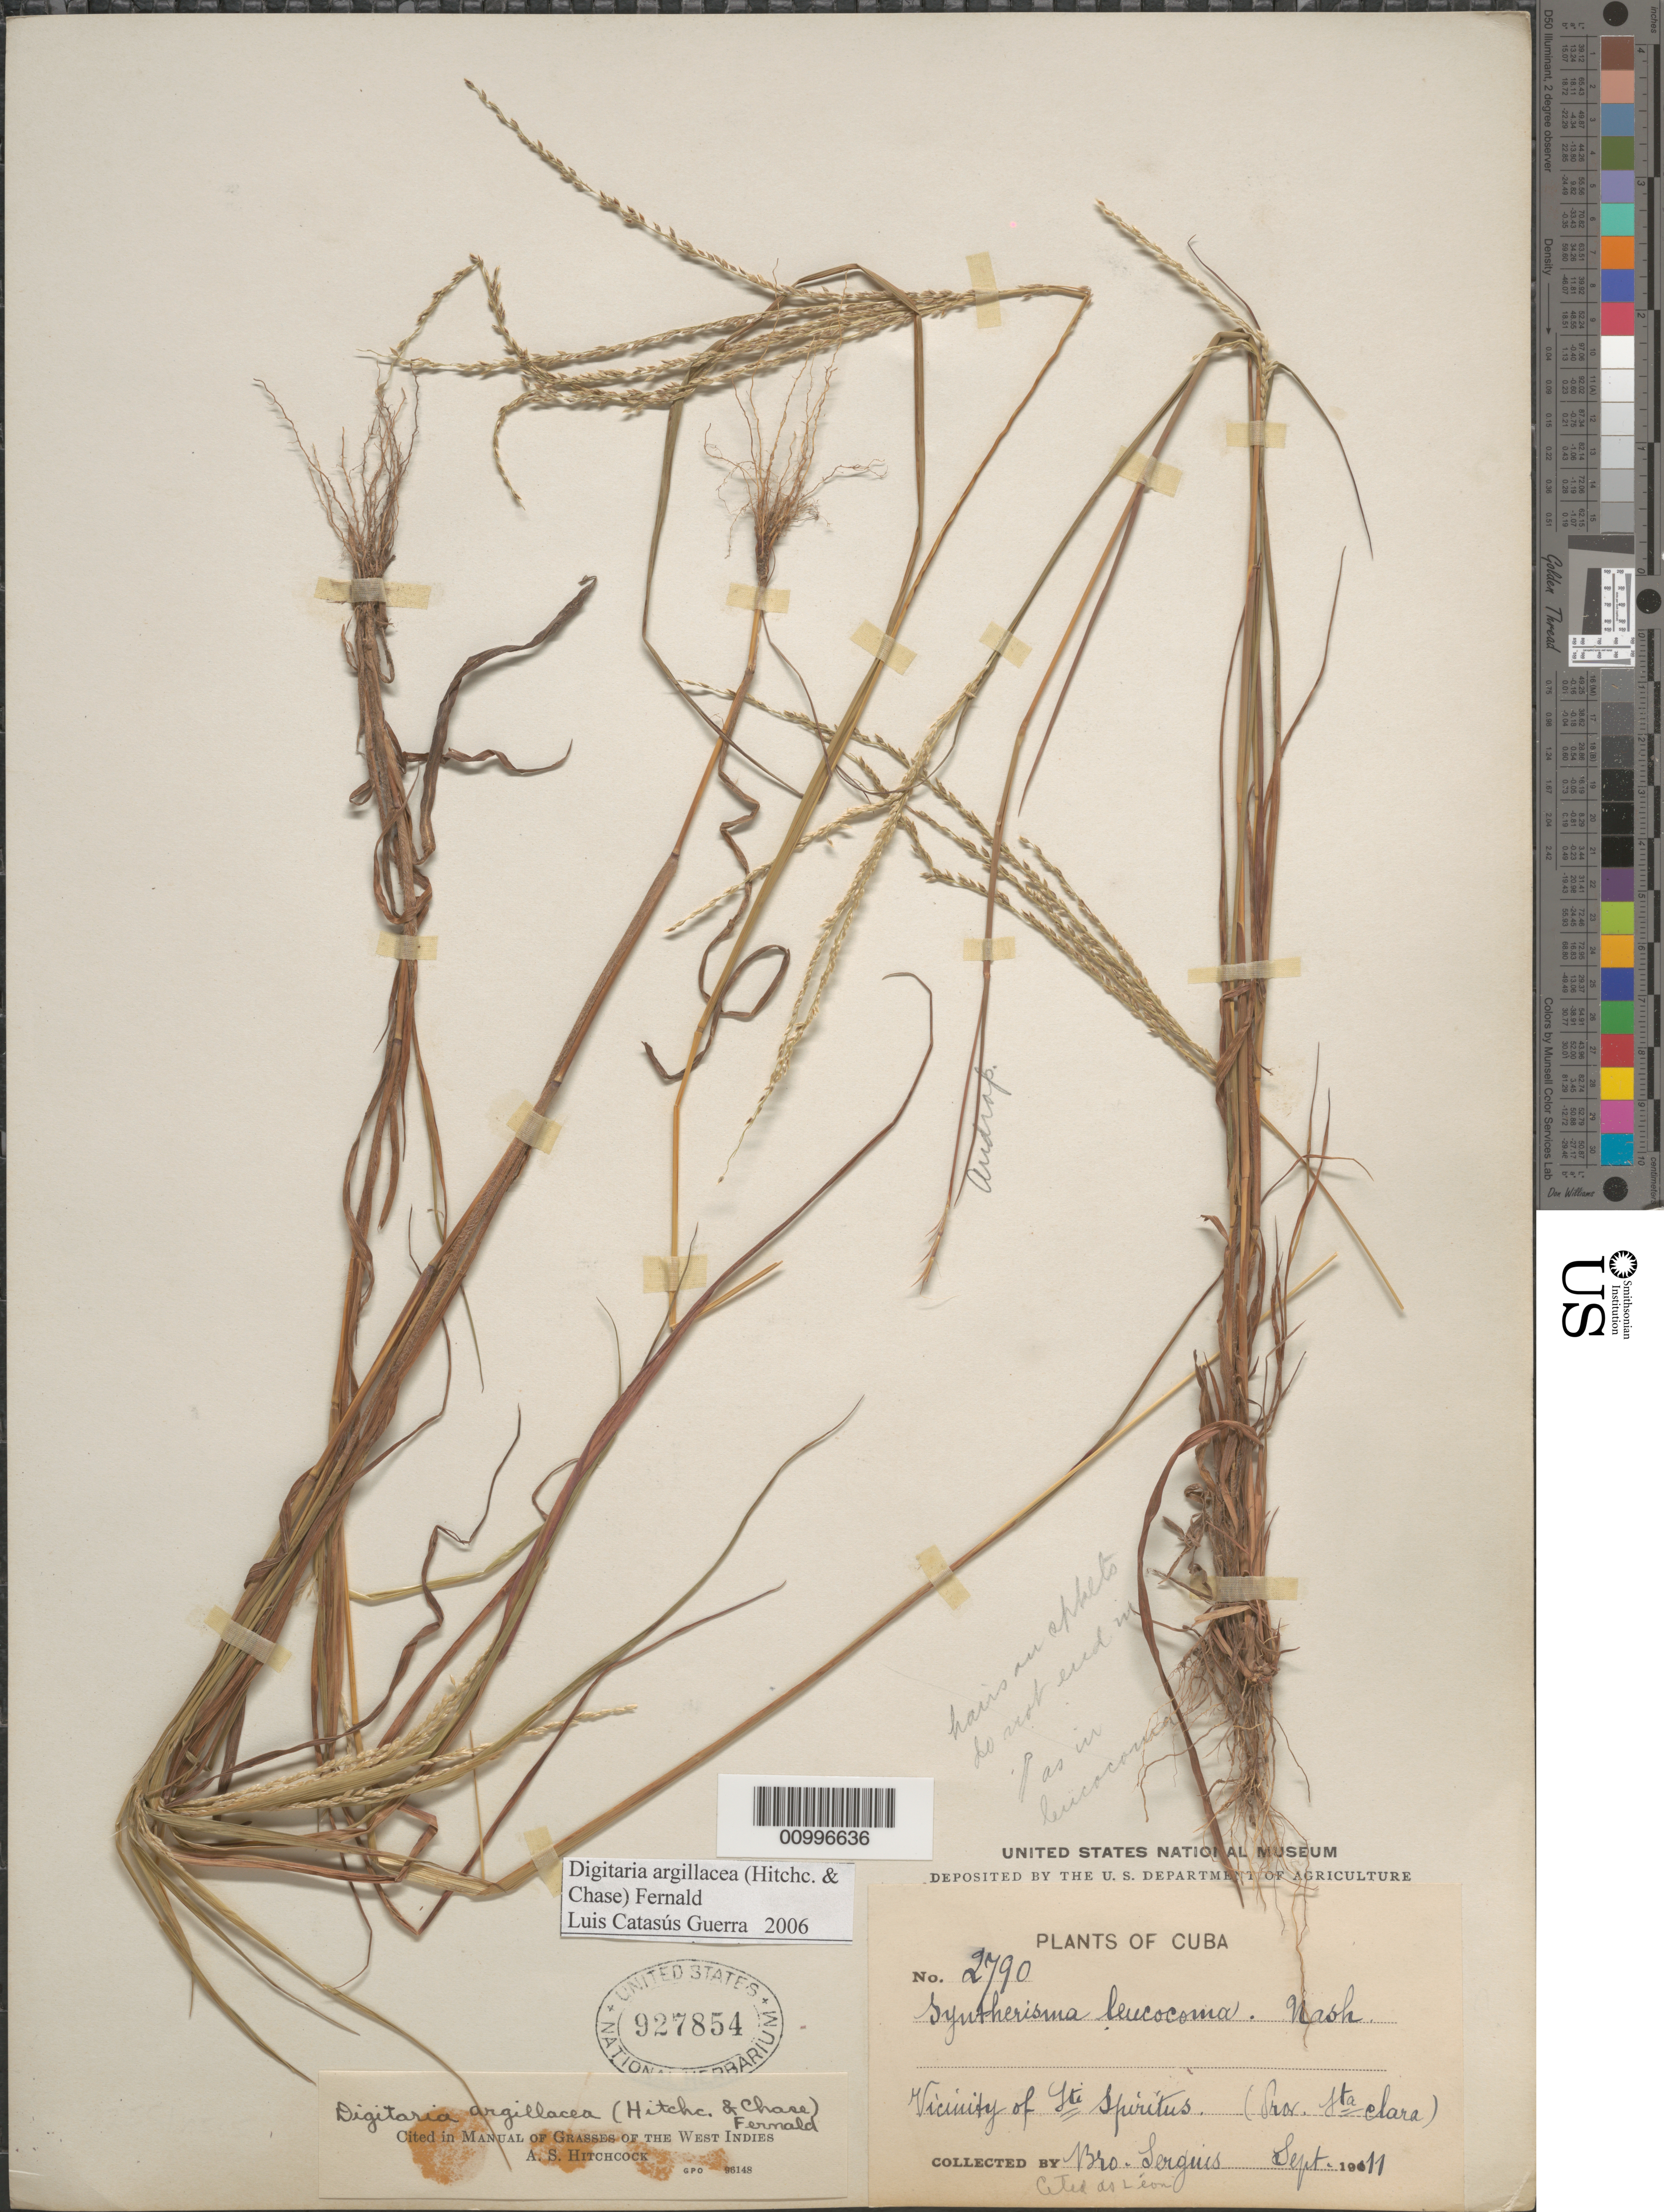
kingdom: Plantae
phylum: Tracheophyta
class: Liliopsida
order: Poales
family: Poaceae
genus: Digitaria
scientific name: Digitaria argillacea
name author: (Hitchc. & Chase) Fernald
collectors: Bro. León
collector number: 2790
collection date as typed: Sep 1911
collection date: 1911-09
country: Cuba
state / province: Sancti Spiritus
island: Cuba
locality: Sancti Spiritus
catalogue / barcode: US 927854